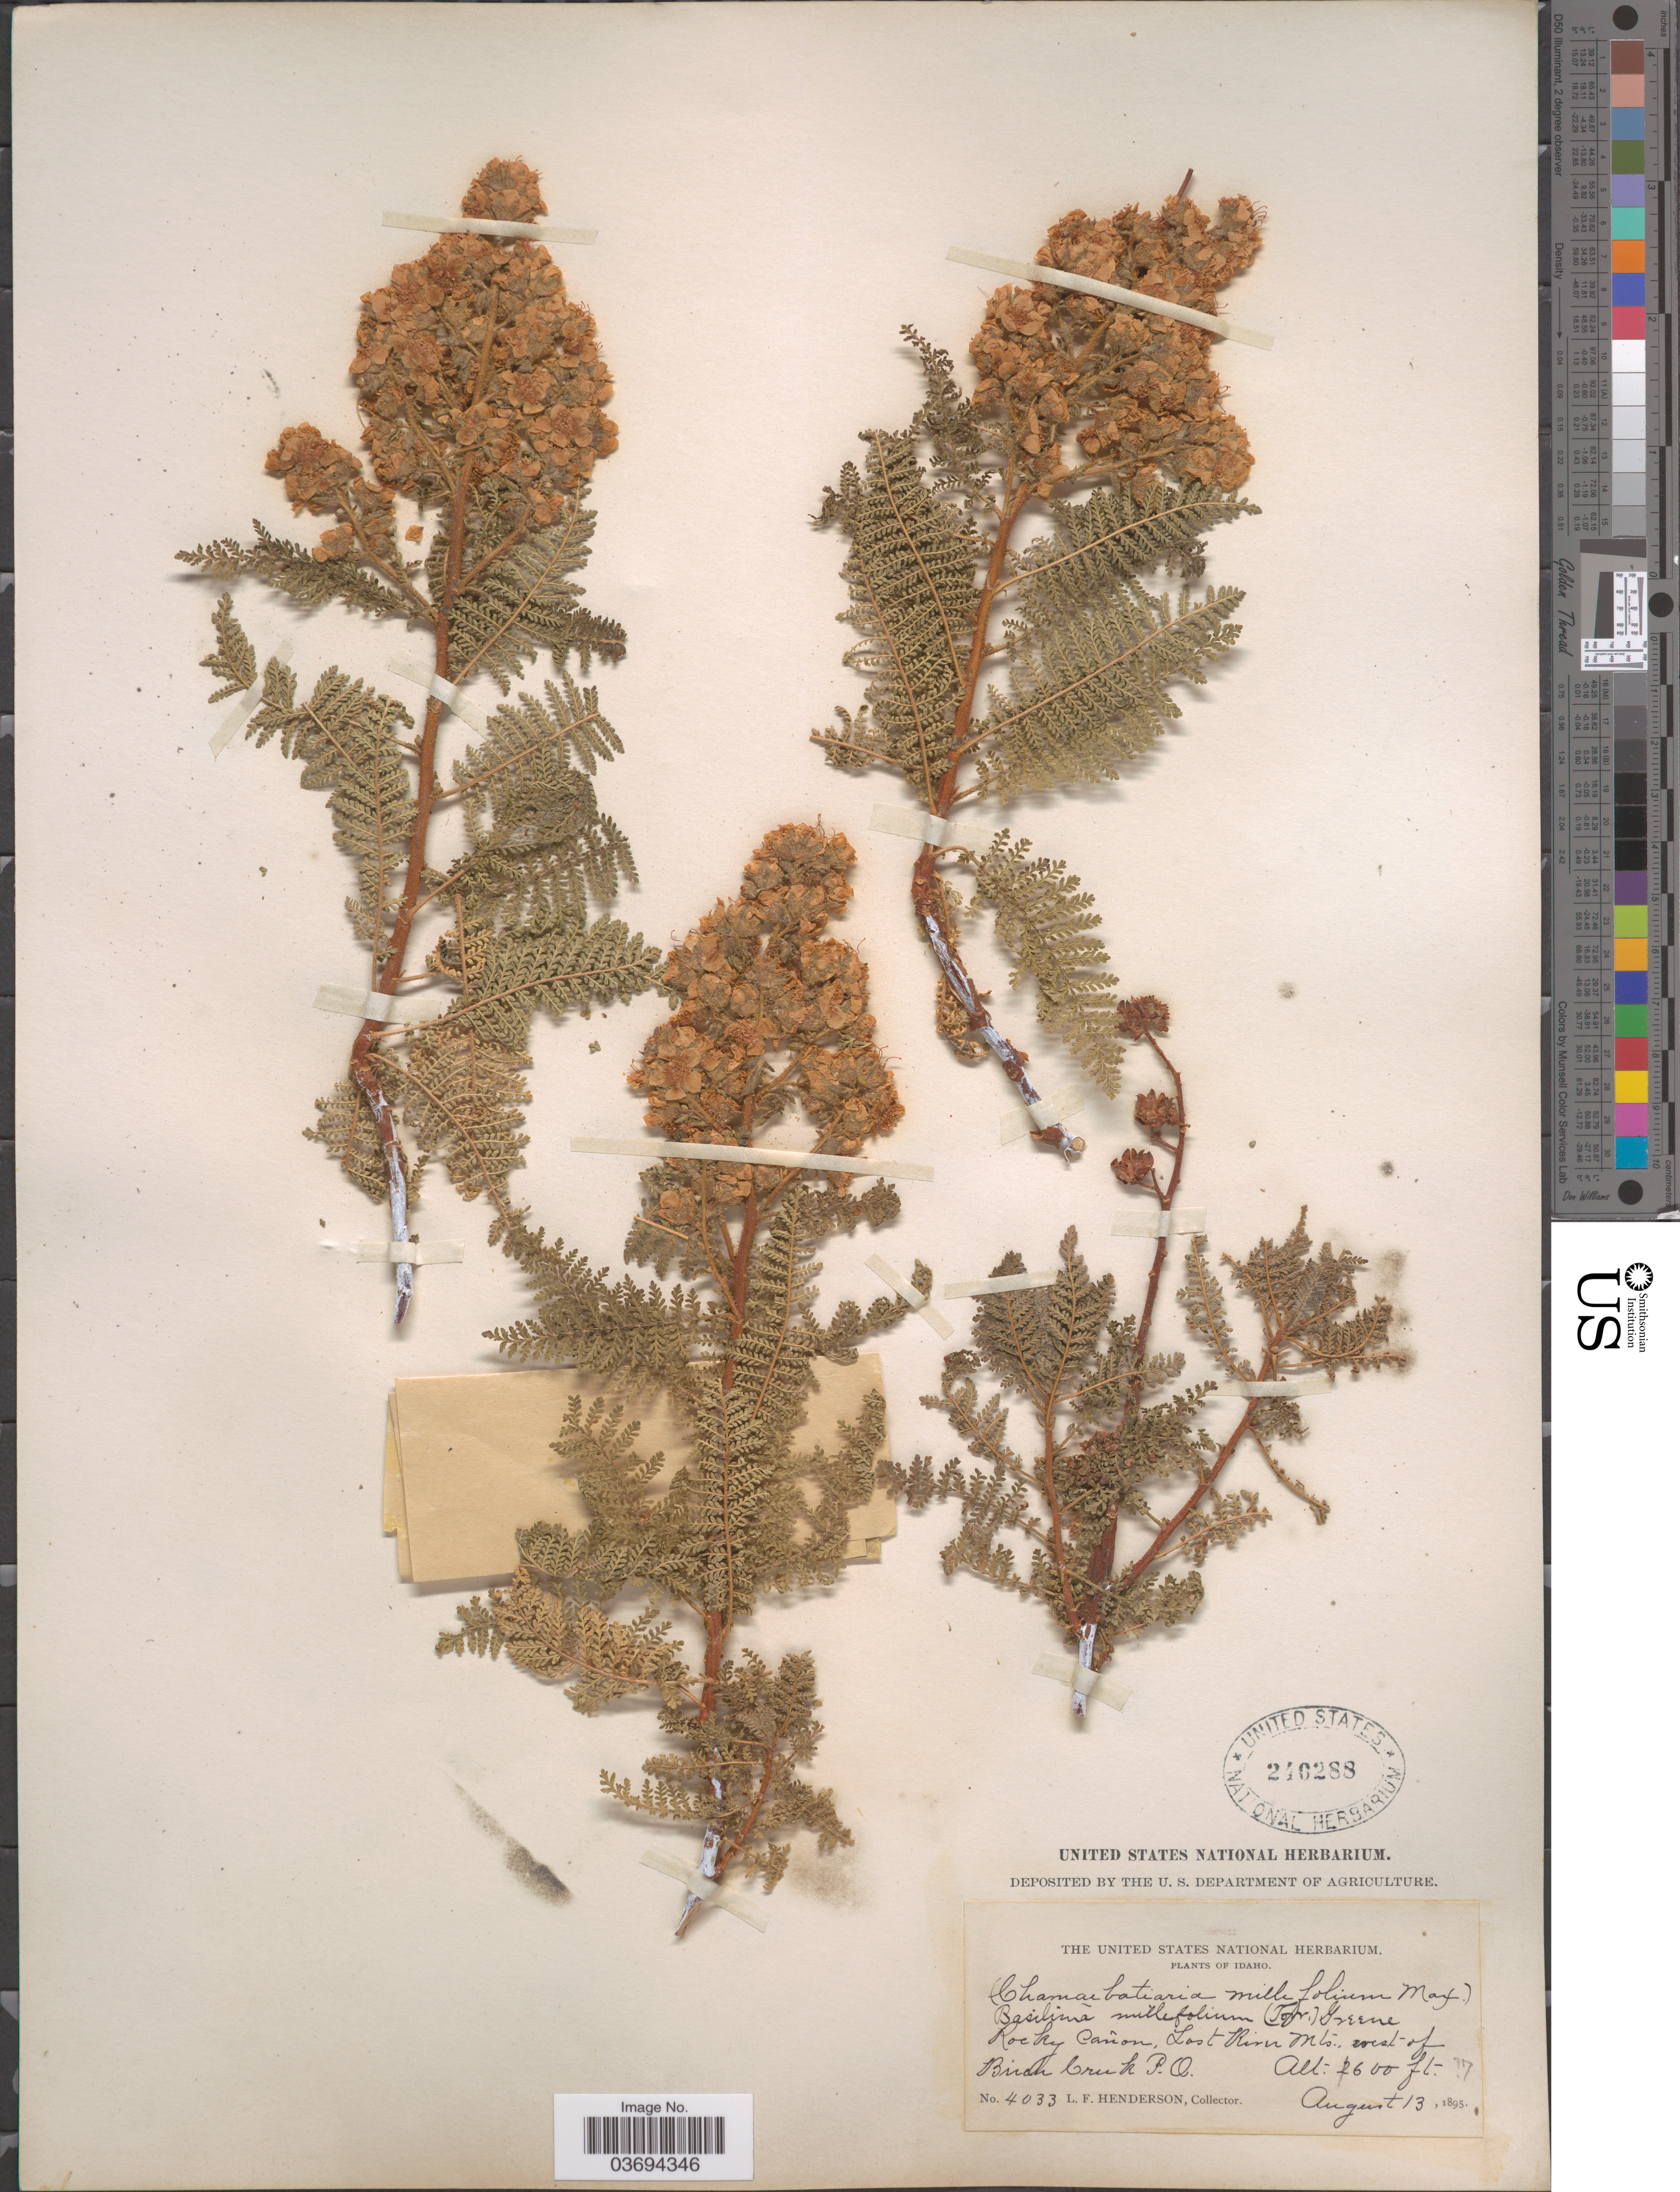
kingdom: Plantae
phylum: Tracheophyta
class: Magnoliopsida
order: Rosales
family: Rosaceae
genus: Chamaebatiaria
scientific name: Chamaebatiaria millefolium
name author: (Torr.) Maxim.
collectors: L. Henderson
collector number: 4033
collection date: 1895-08-13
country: United States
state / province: Idaho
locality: Rocky Cañon, Lost River Mts., west of Brian Creek P. Q.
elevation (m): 213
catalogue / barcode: US 246288